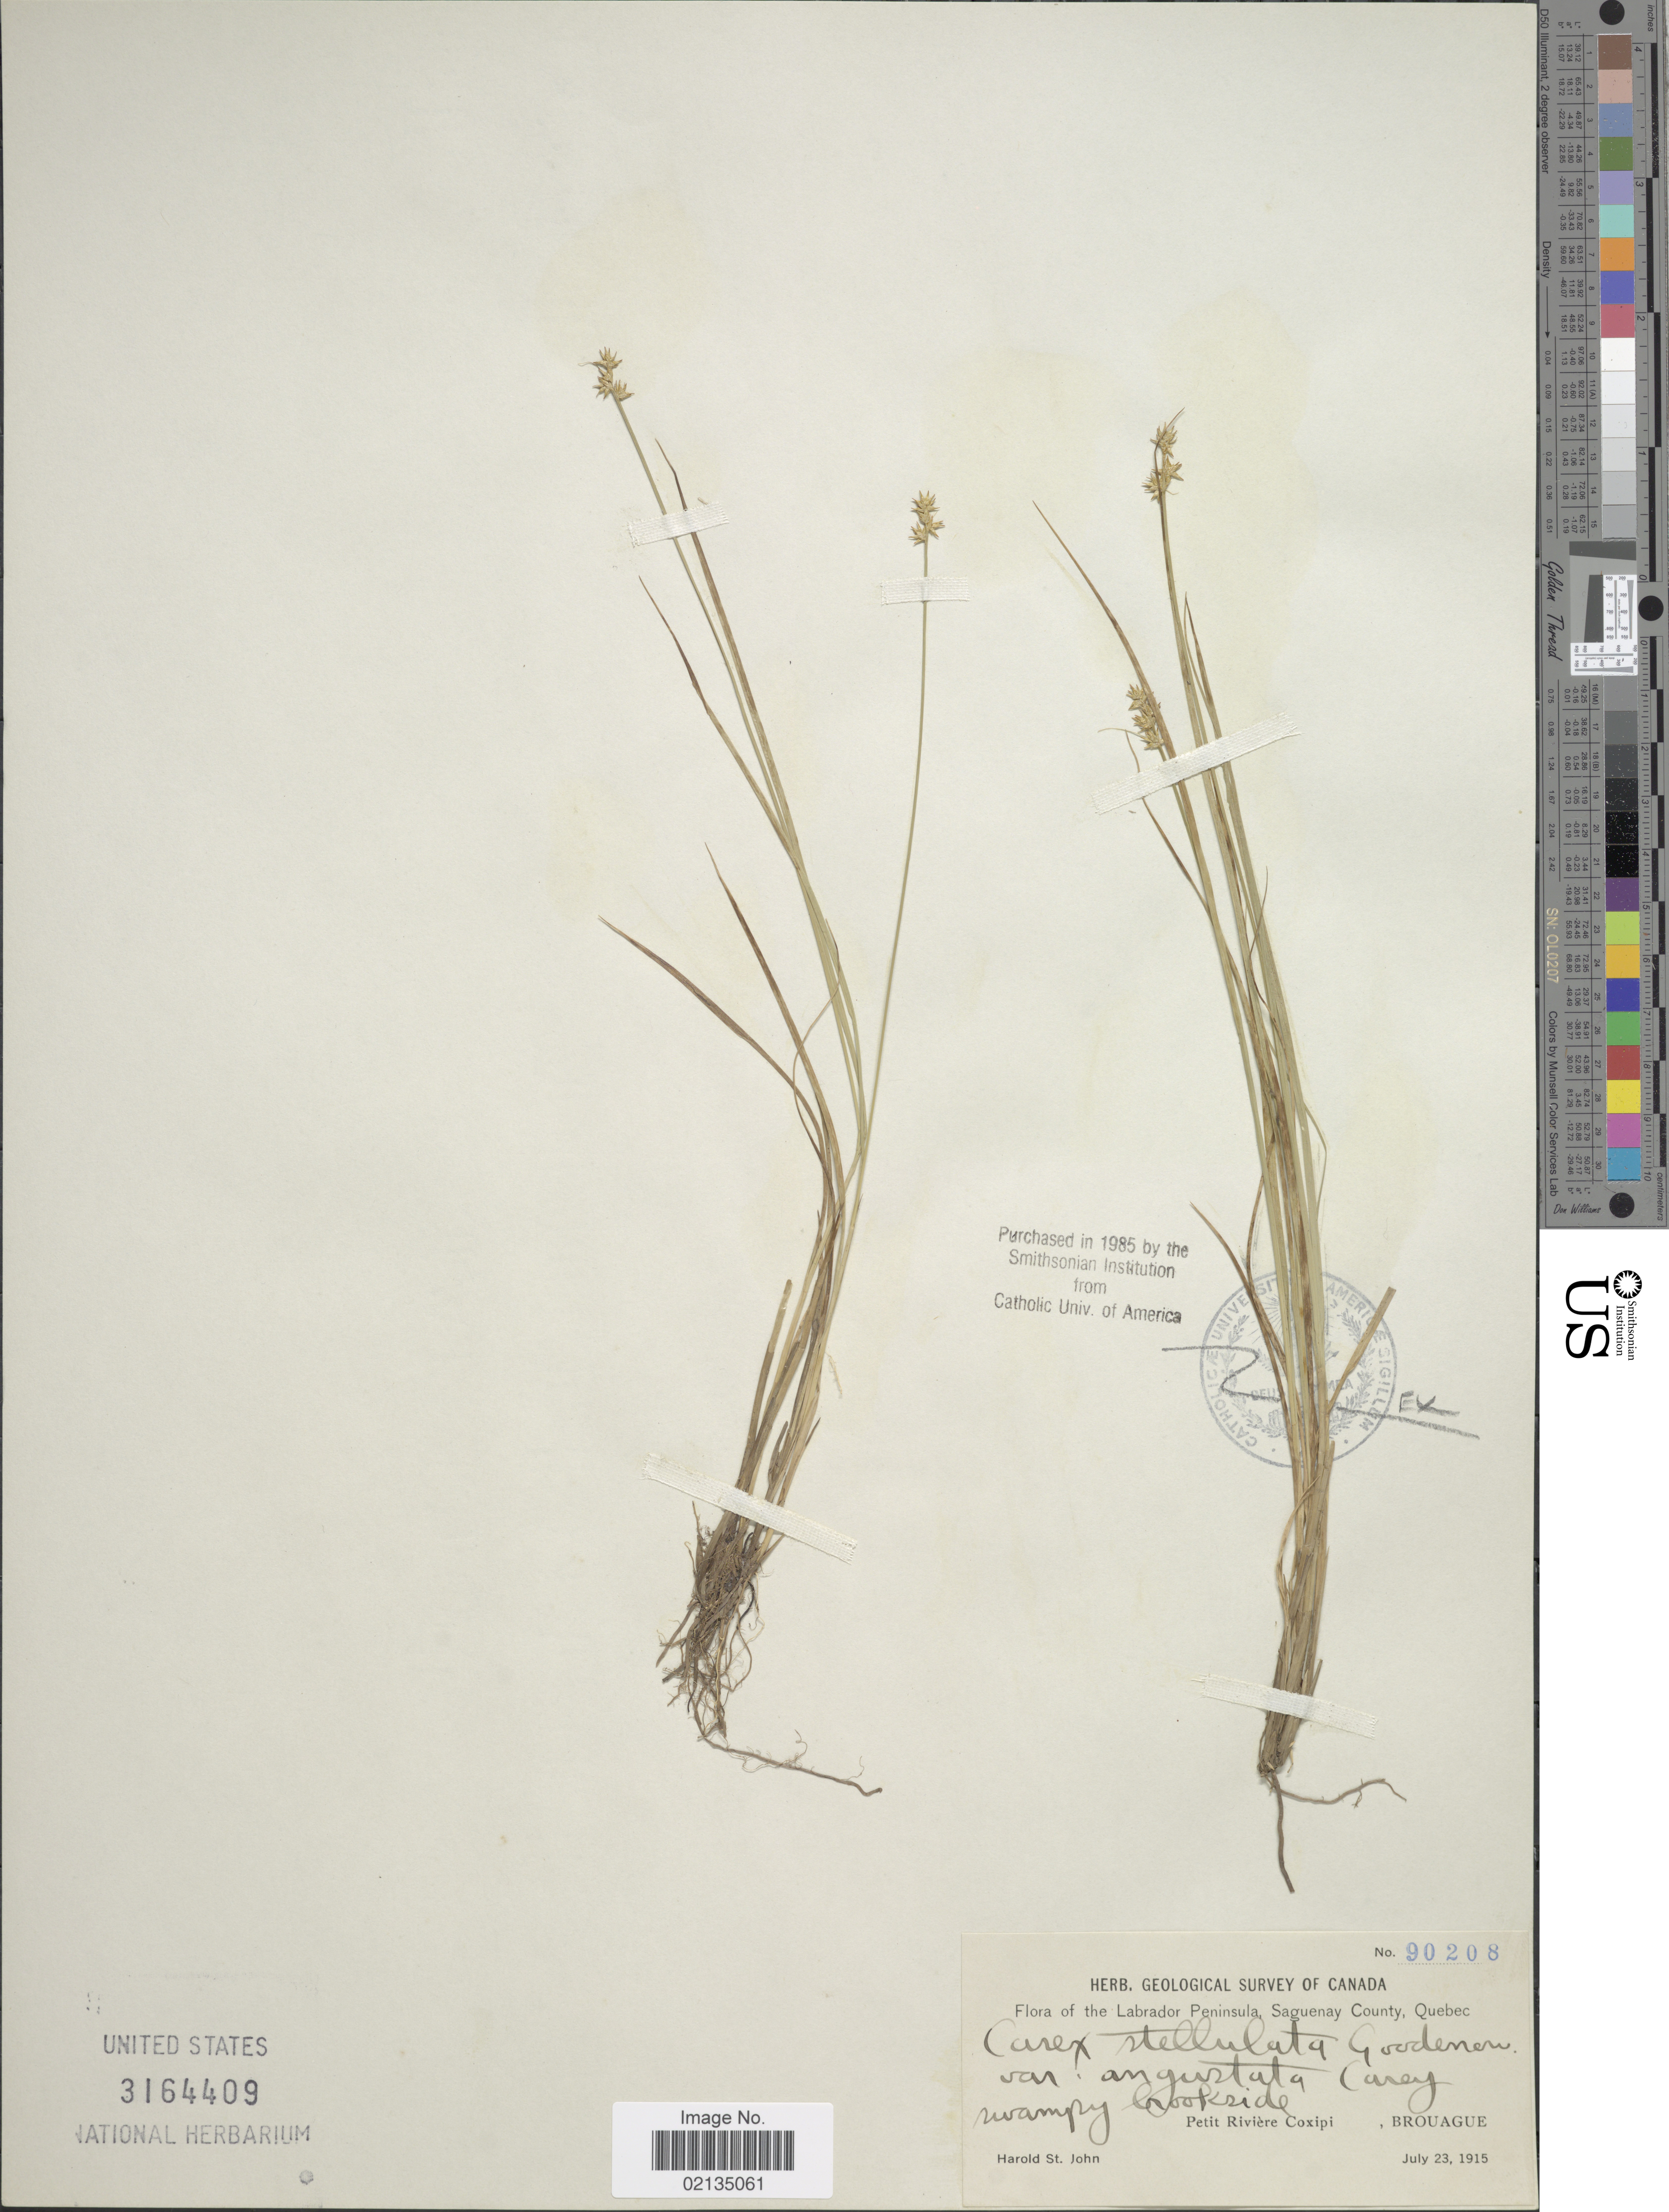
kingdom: Plantae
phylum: Tracheophyta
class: Liliopsida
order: Poales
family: Cyperaceae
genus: Carex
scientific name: Carex echinata subsp. echinata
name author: Murray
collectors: H. St. John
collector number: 90208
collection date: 1915-07-23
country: Canada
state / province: Quebec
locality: Labrador Peninsula, Saguenay County, Petit Riviere Coxipi, Brouague.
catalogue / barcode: US 3164409